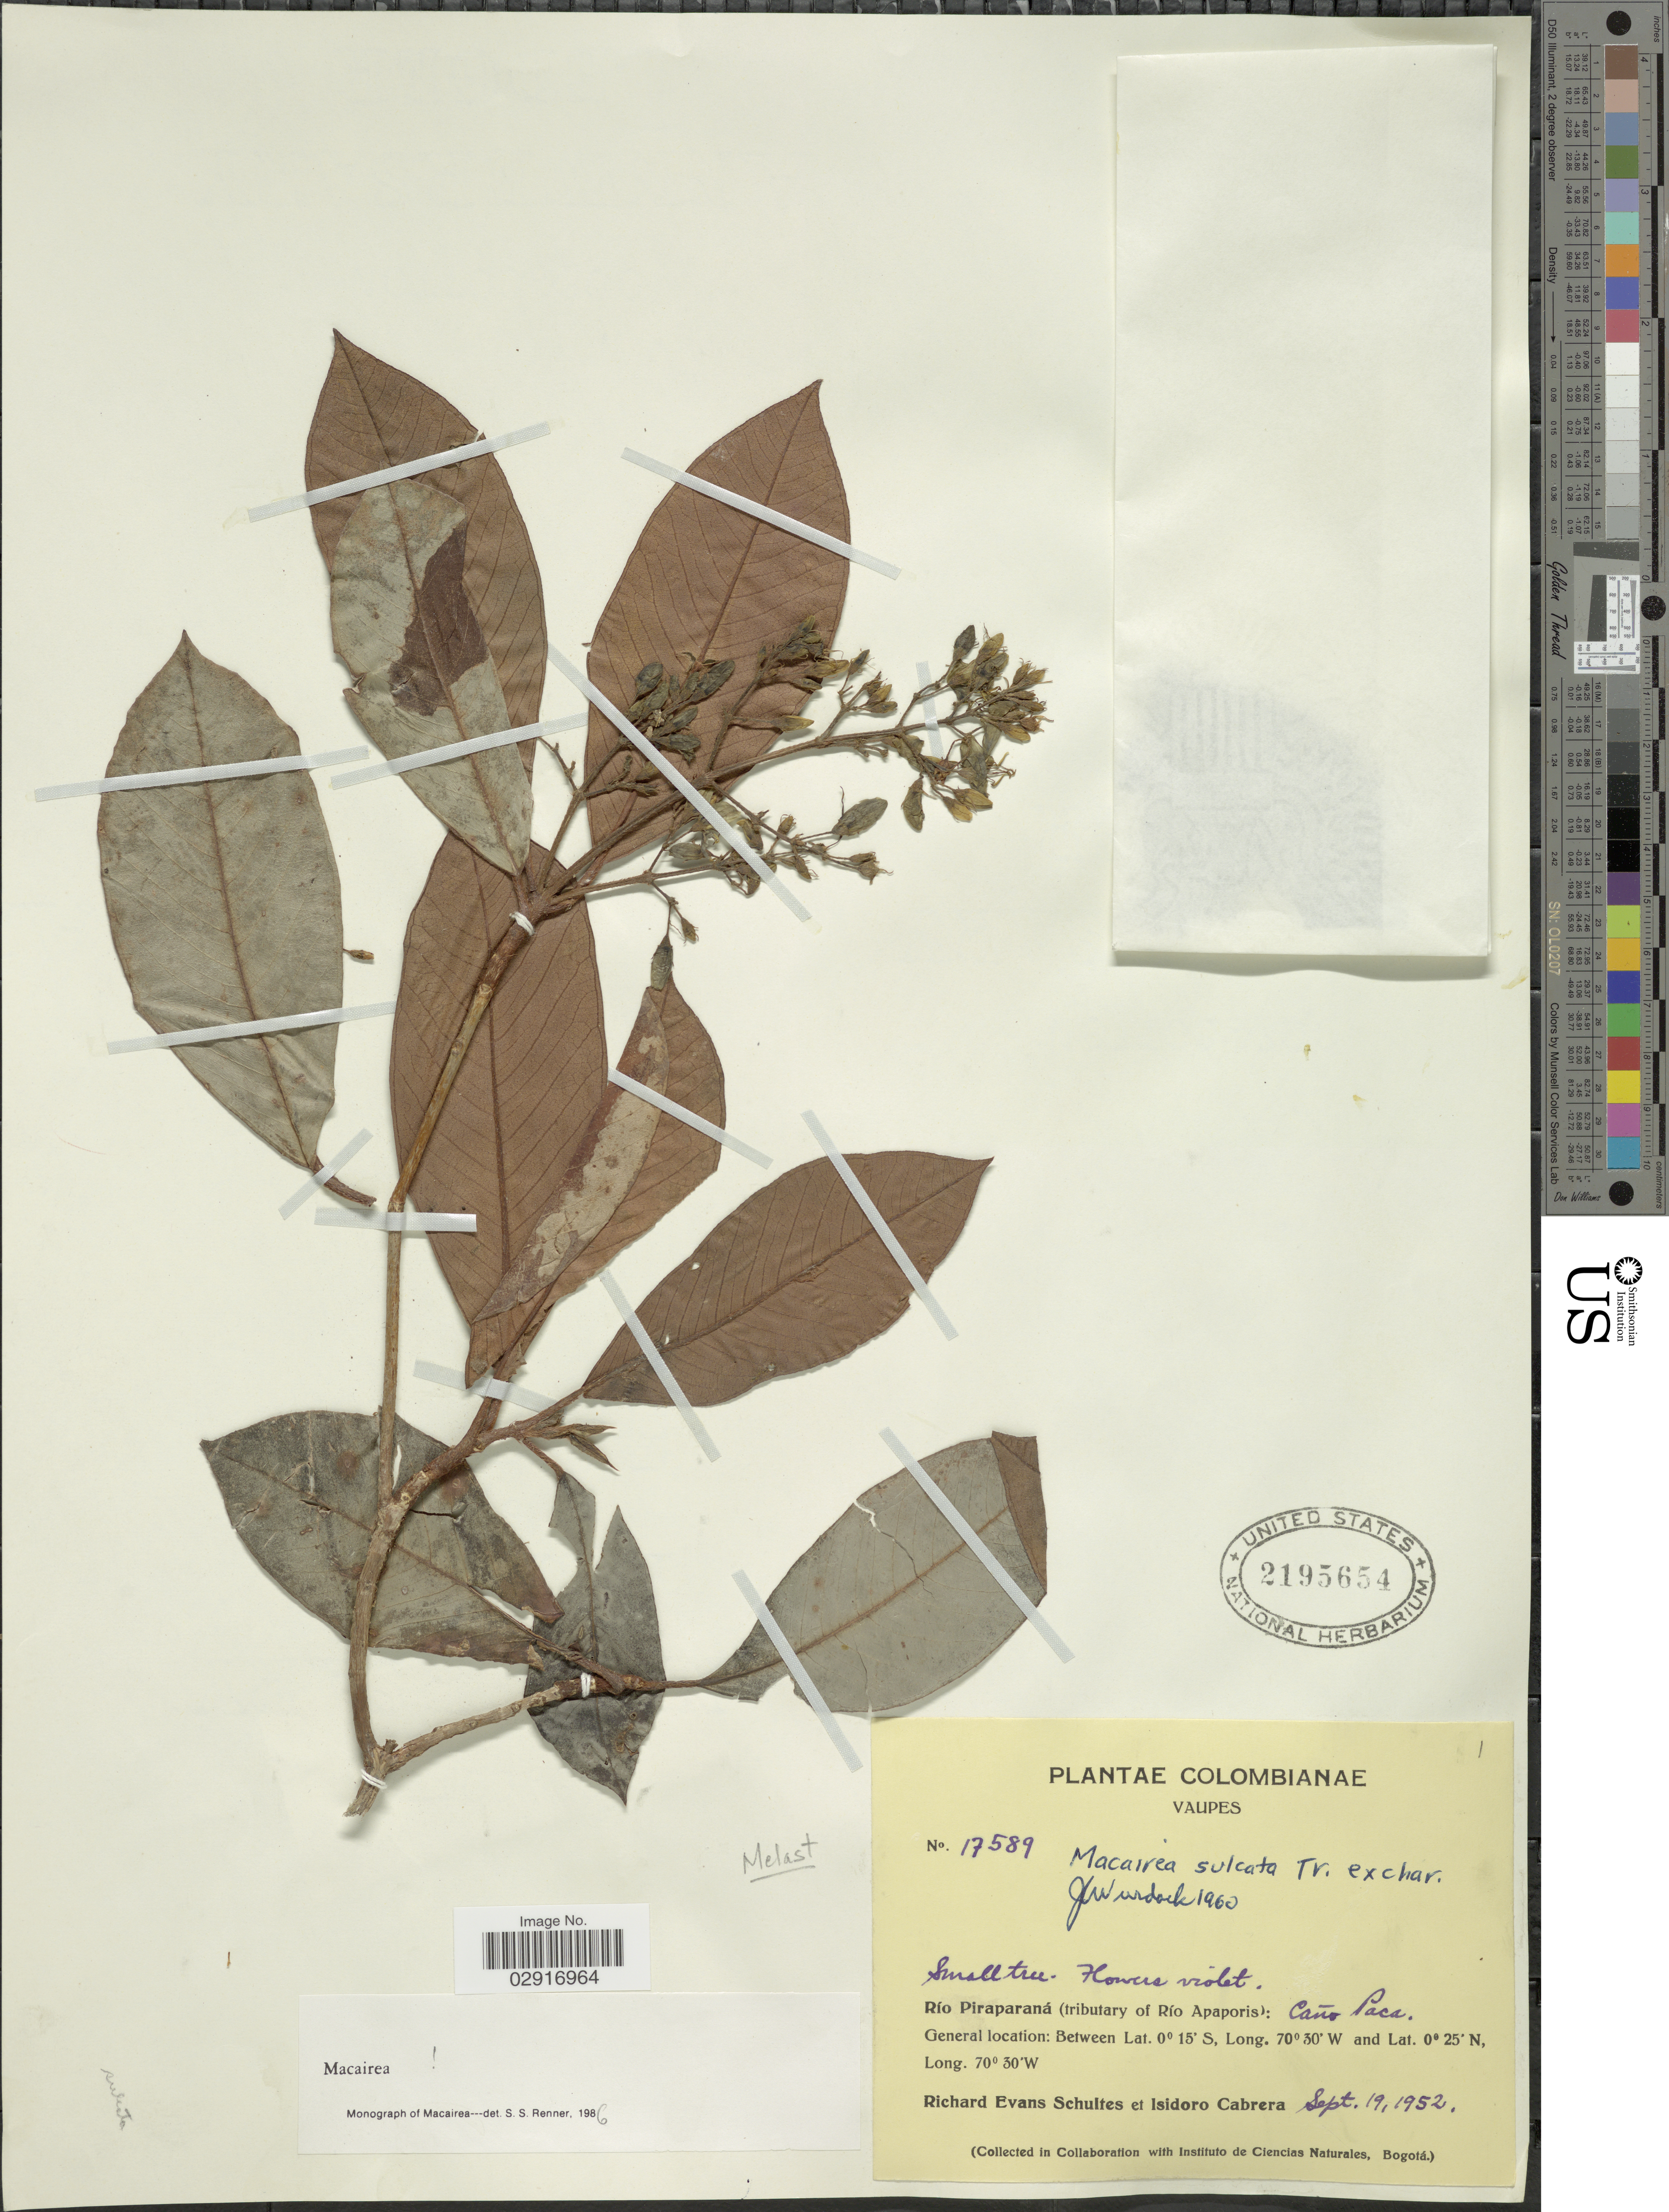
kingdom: Plantae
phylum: Tracheophyta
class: Magnoliopsida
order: Myrtales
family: Melastomataceae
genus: Macairea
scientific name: Macairea sulcata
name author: Triana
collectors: R. E. Schultes & I. Cabrera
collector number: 17589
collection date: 1952-09-19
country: Colombia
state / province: Vaupés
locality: Río Piraparaná (tributary of Río Apaporis): Caño Paca.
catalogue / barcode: US 2195654